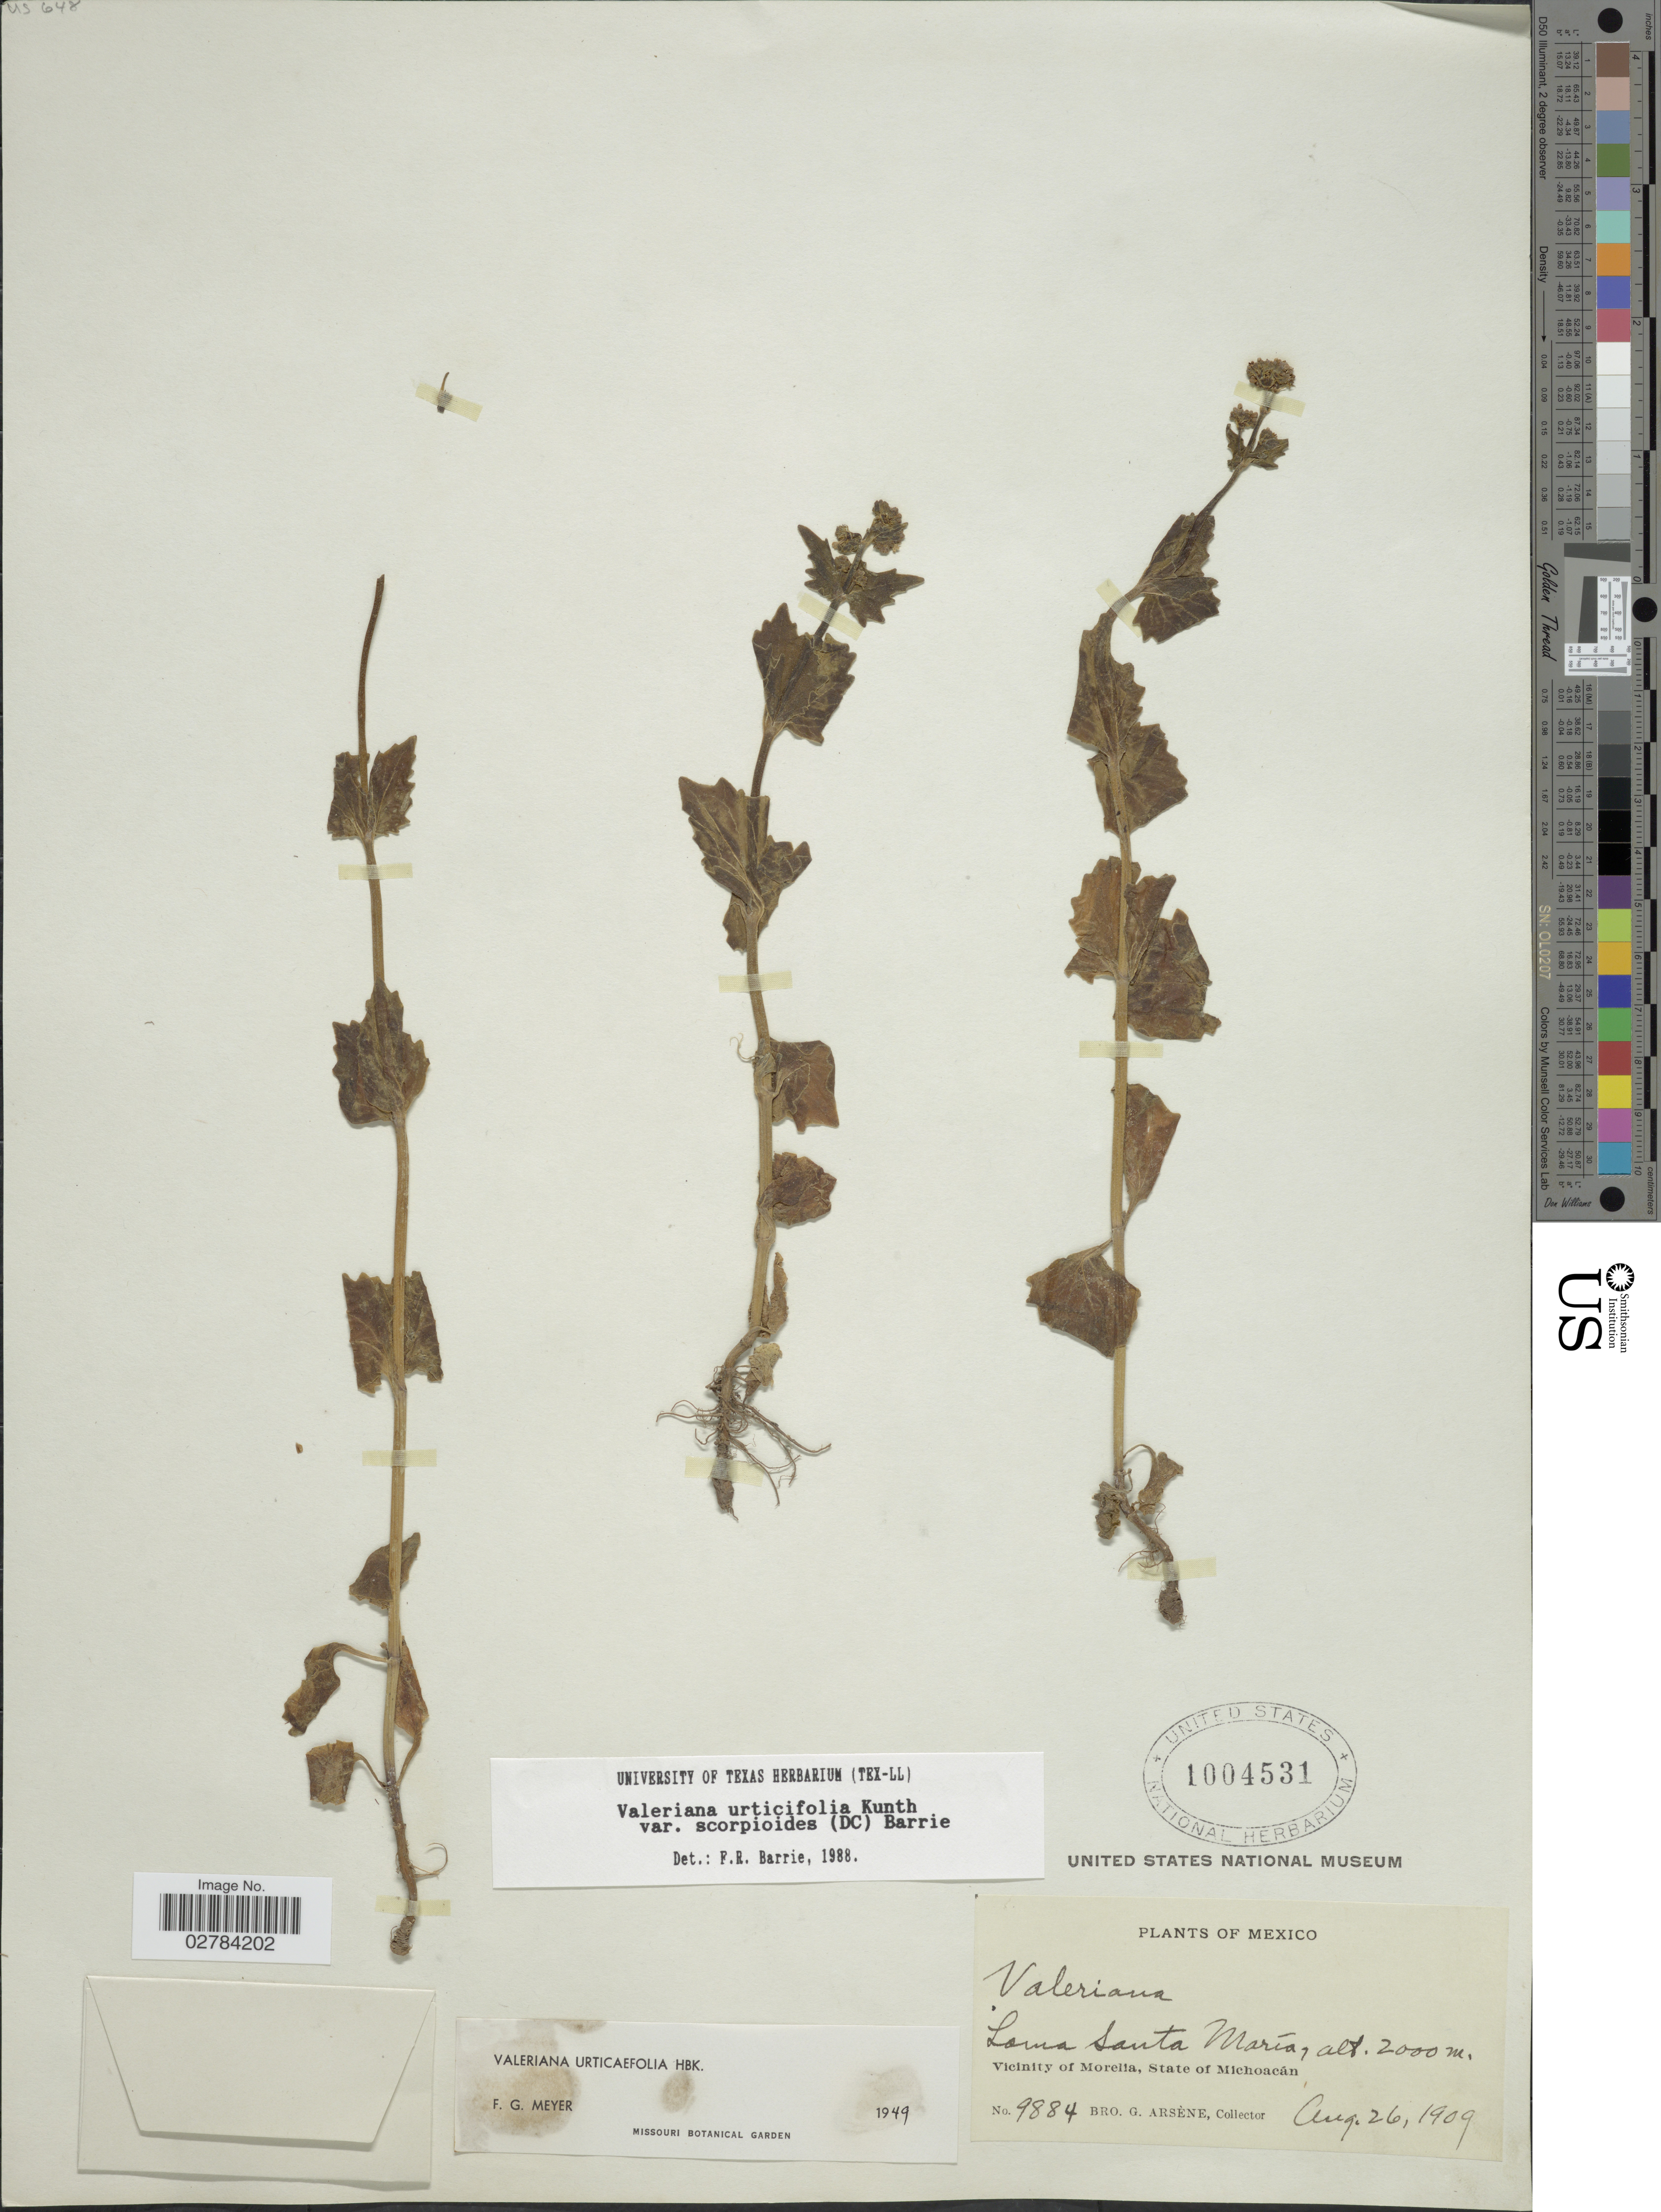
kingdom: Plantae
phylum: Tracheophyta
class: Magnoliopsida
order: Dipsacales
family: Caprifoliaceae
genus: Valeriana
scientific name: Valeriana urticifolia var. scorpioides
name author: (DC.) Barrie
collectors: Bro. G. Arsène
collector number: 9884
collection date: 1909-08-26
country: Mexico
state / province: Michoacán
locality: Loma Santa María, Vicinity of Morelia.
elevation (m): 2000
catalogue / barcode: US 1004531